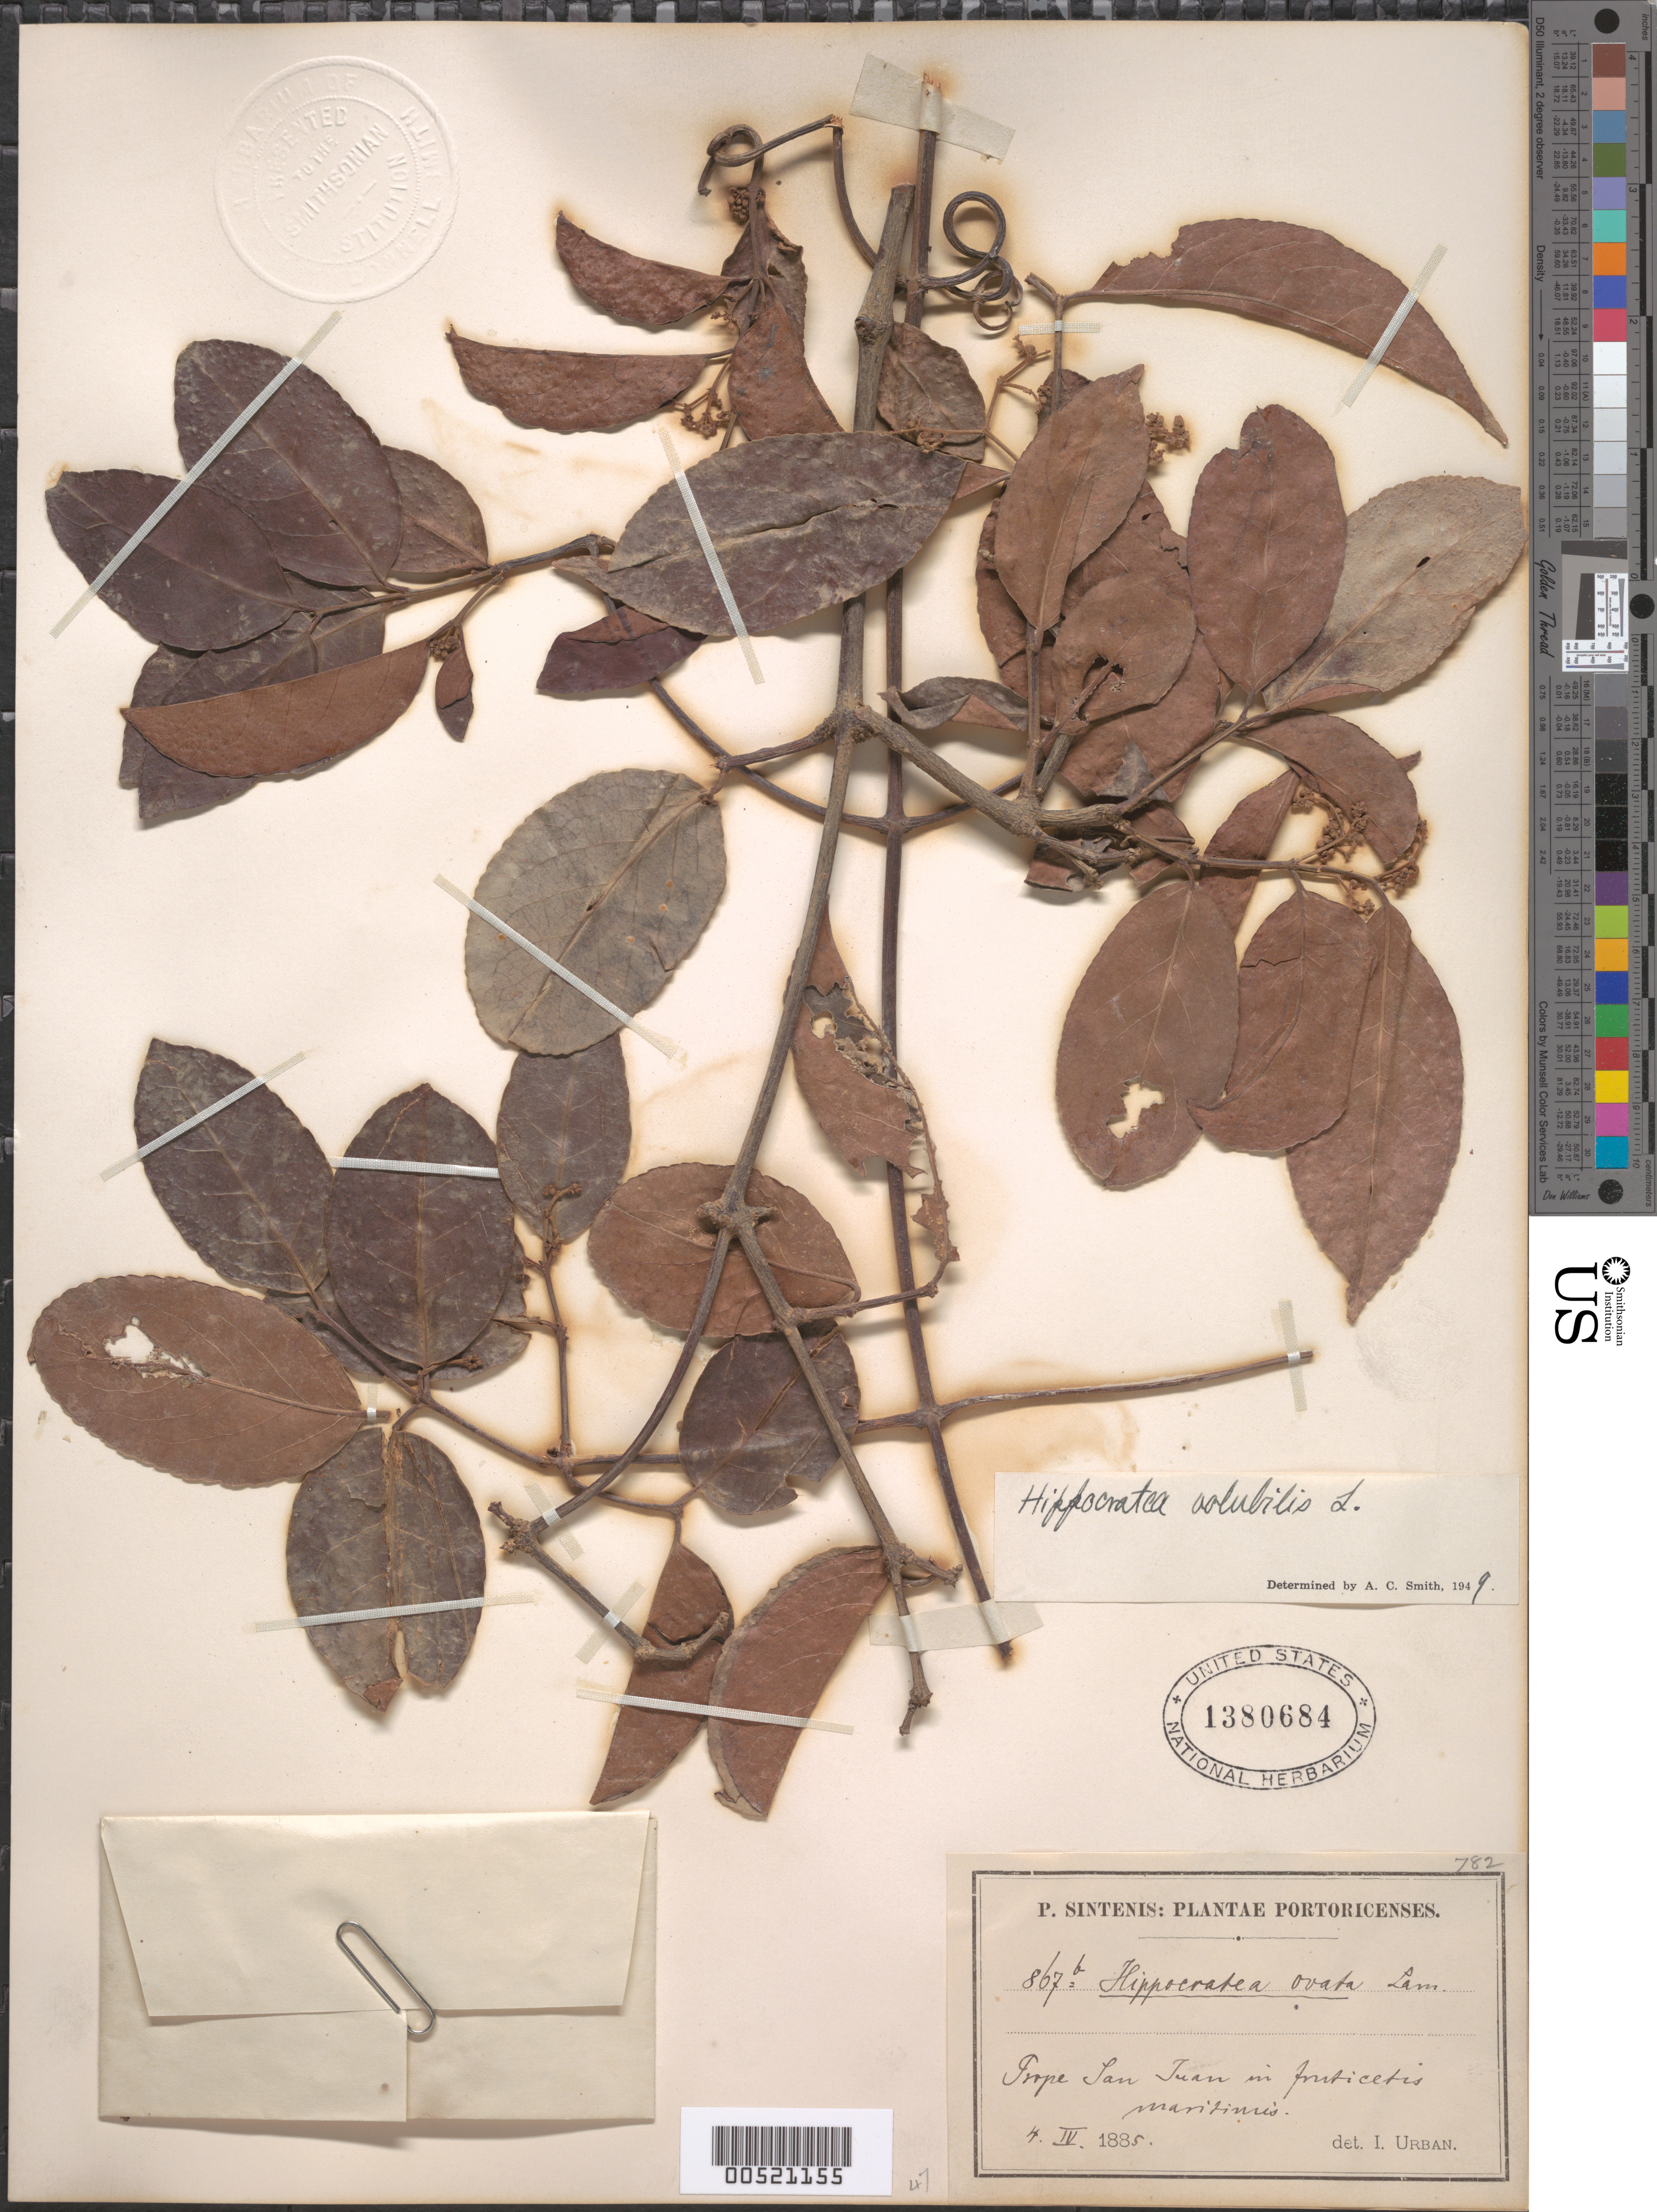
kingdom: Plantae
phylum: Tracheophyta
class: Magnoliopsida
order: Celastrales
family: Celastraceae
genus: Hippocratea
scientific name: Hippocratea volubilis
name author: L.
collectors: P. Sintenis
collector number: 867b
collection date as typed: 04 Apr 1885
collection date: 1885-04-04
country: Puerto Rico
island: Greater Antilles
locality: Prope San Juan. In fruticetis maritimus.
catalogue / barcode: US 1360684